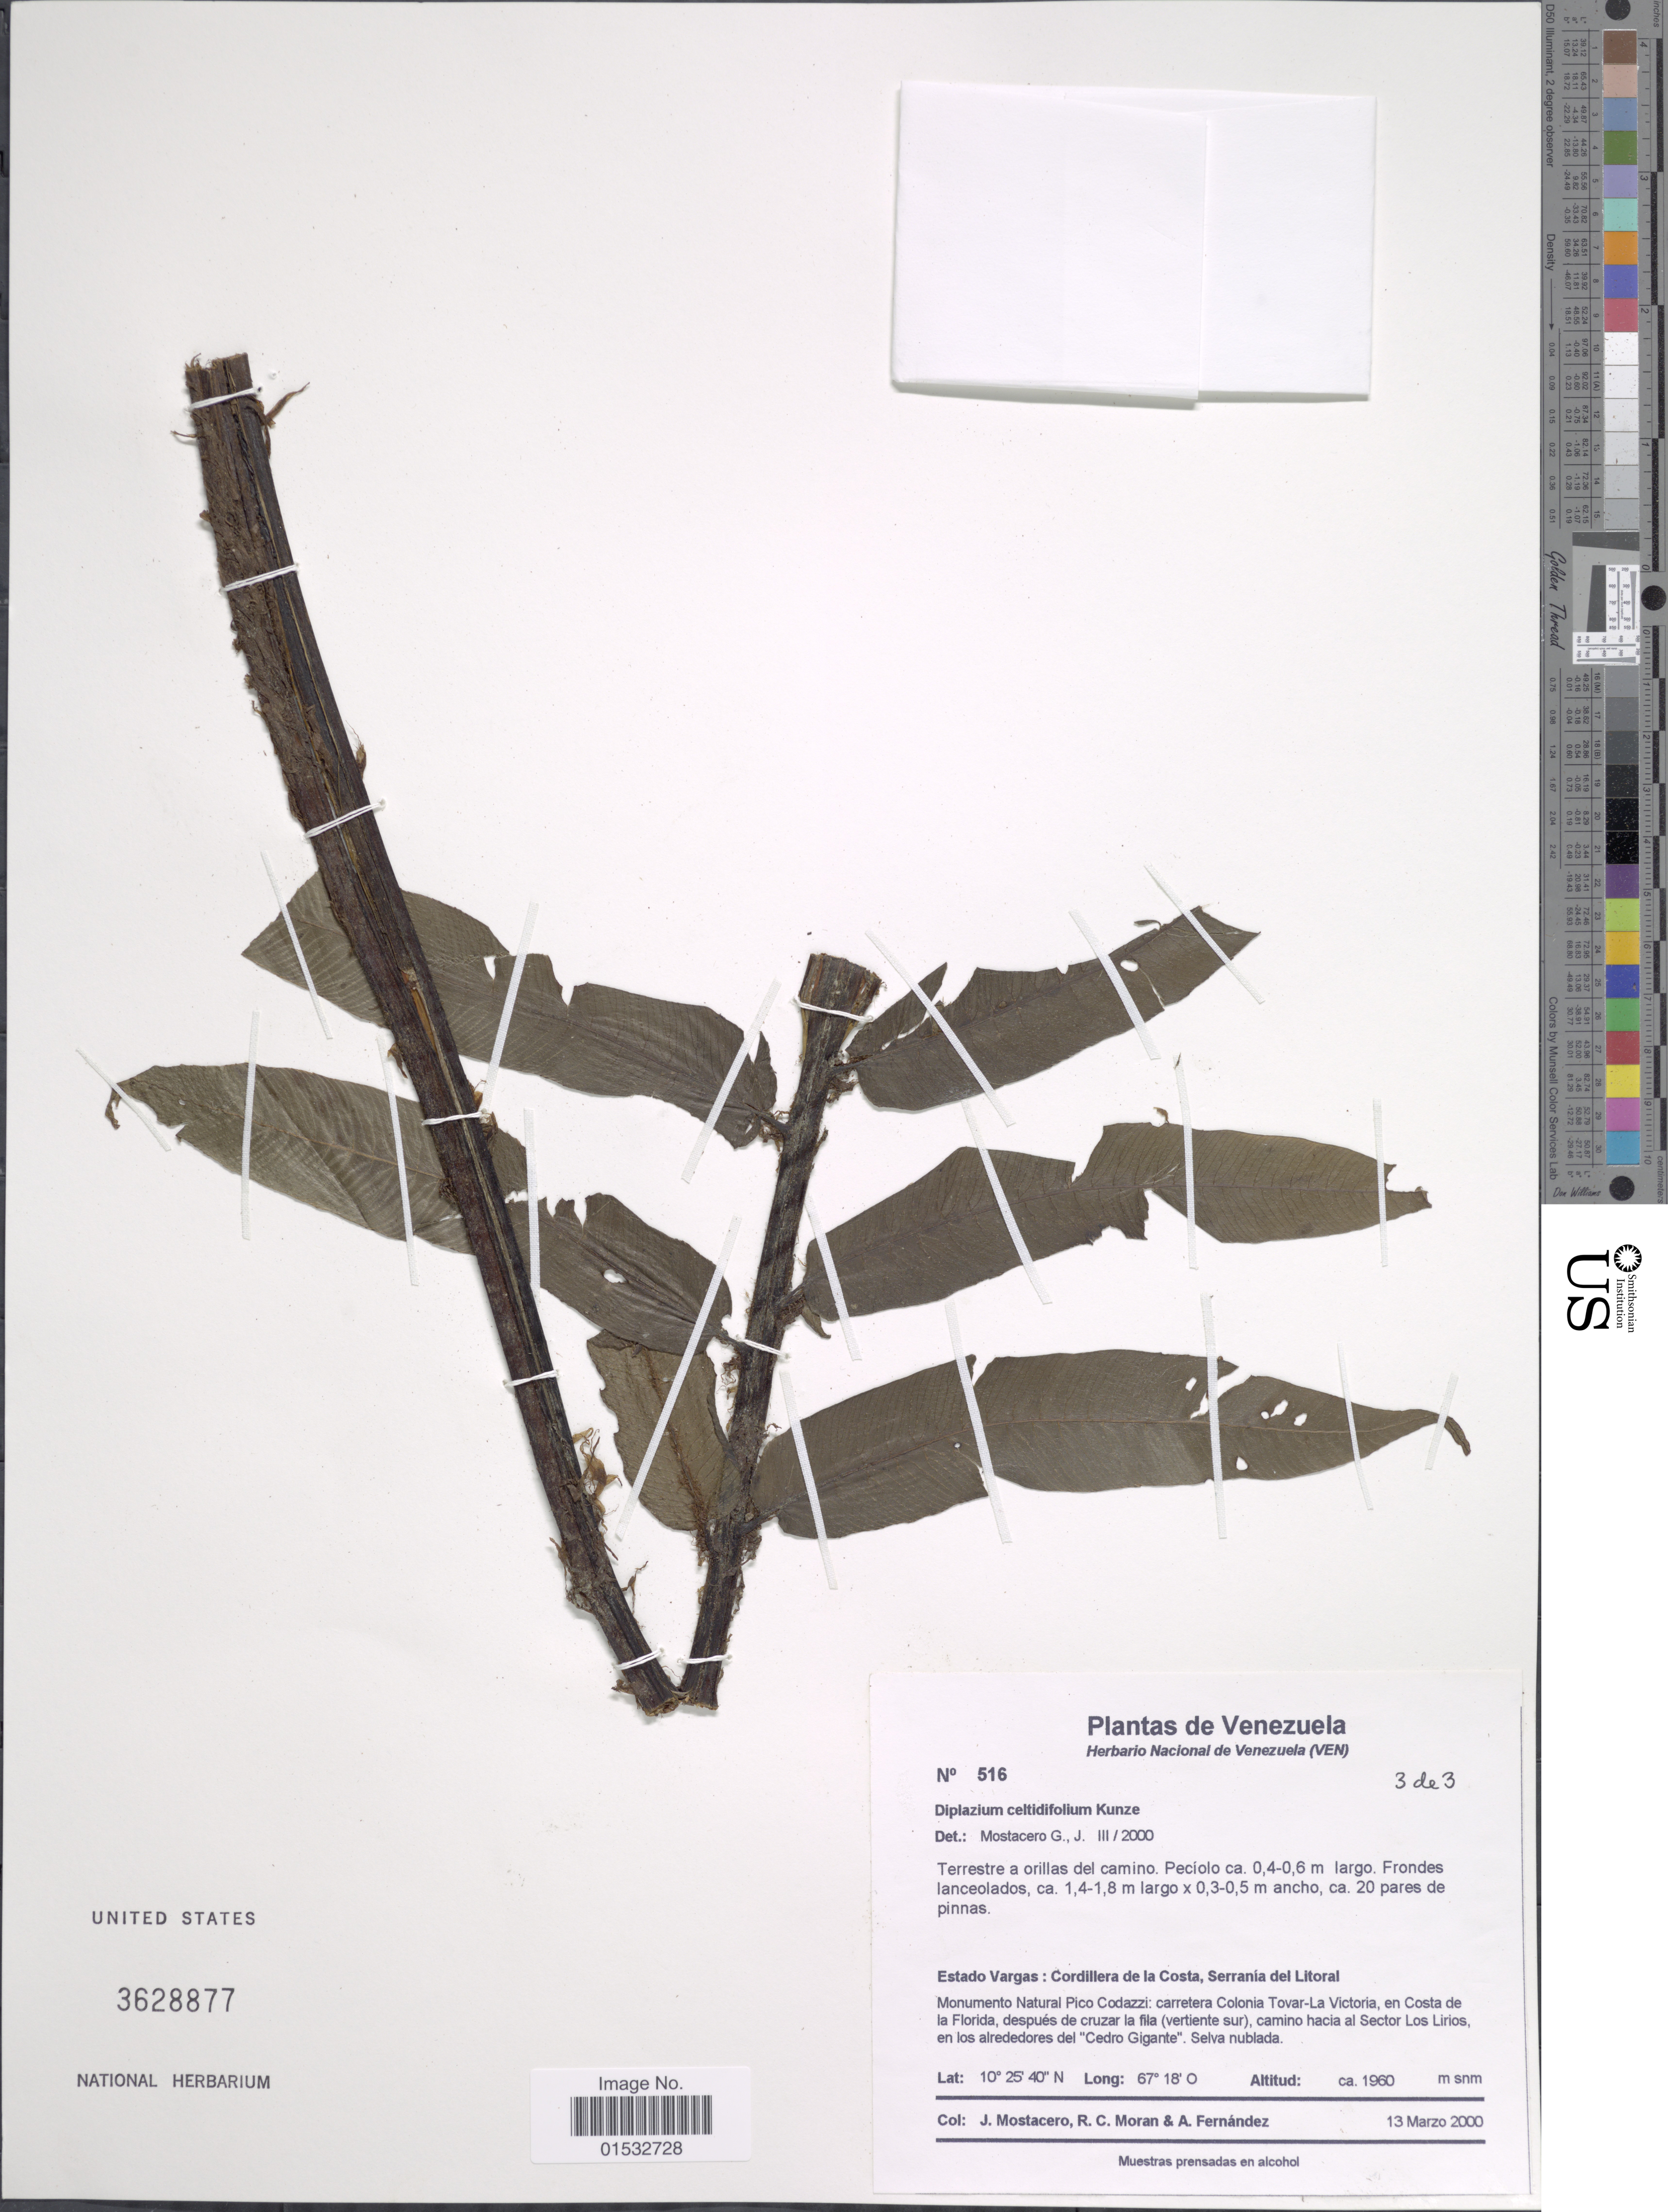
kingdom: Plantae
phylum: Tracheophyta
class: Polypodiopsida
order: Polypodiales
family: Athyriaceae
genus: Diplazium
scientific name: Diplazium celtidifolium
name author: Kunze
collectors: J. Mostacero, R. C. Moran & A. Fernández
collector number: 516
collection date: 2000-03-13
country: Venezuela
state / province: Vargas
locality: Cordillera de la Costa, Serranía del Litoral. Monumento Natural Pico Codazzi: carretera Colonia Tovar-La Victoria, en Costa de la Florida, después de cruzar la fila (vertiente sur), camino hacia al Sector Los Lirios en los alrededores del "Cedro Gigante". Selva nublada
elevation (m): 1960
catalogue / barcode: US 3628877